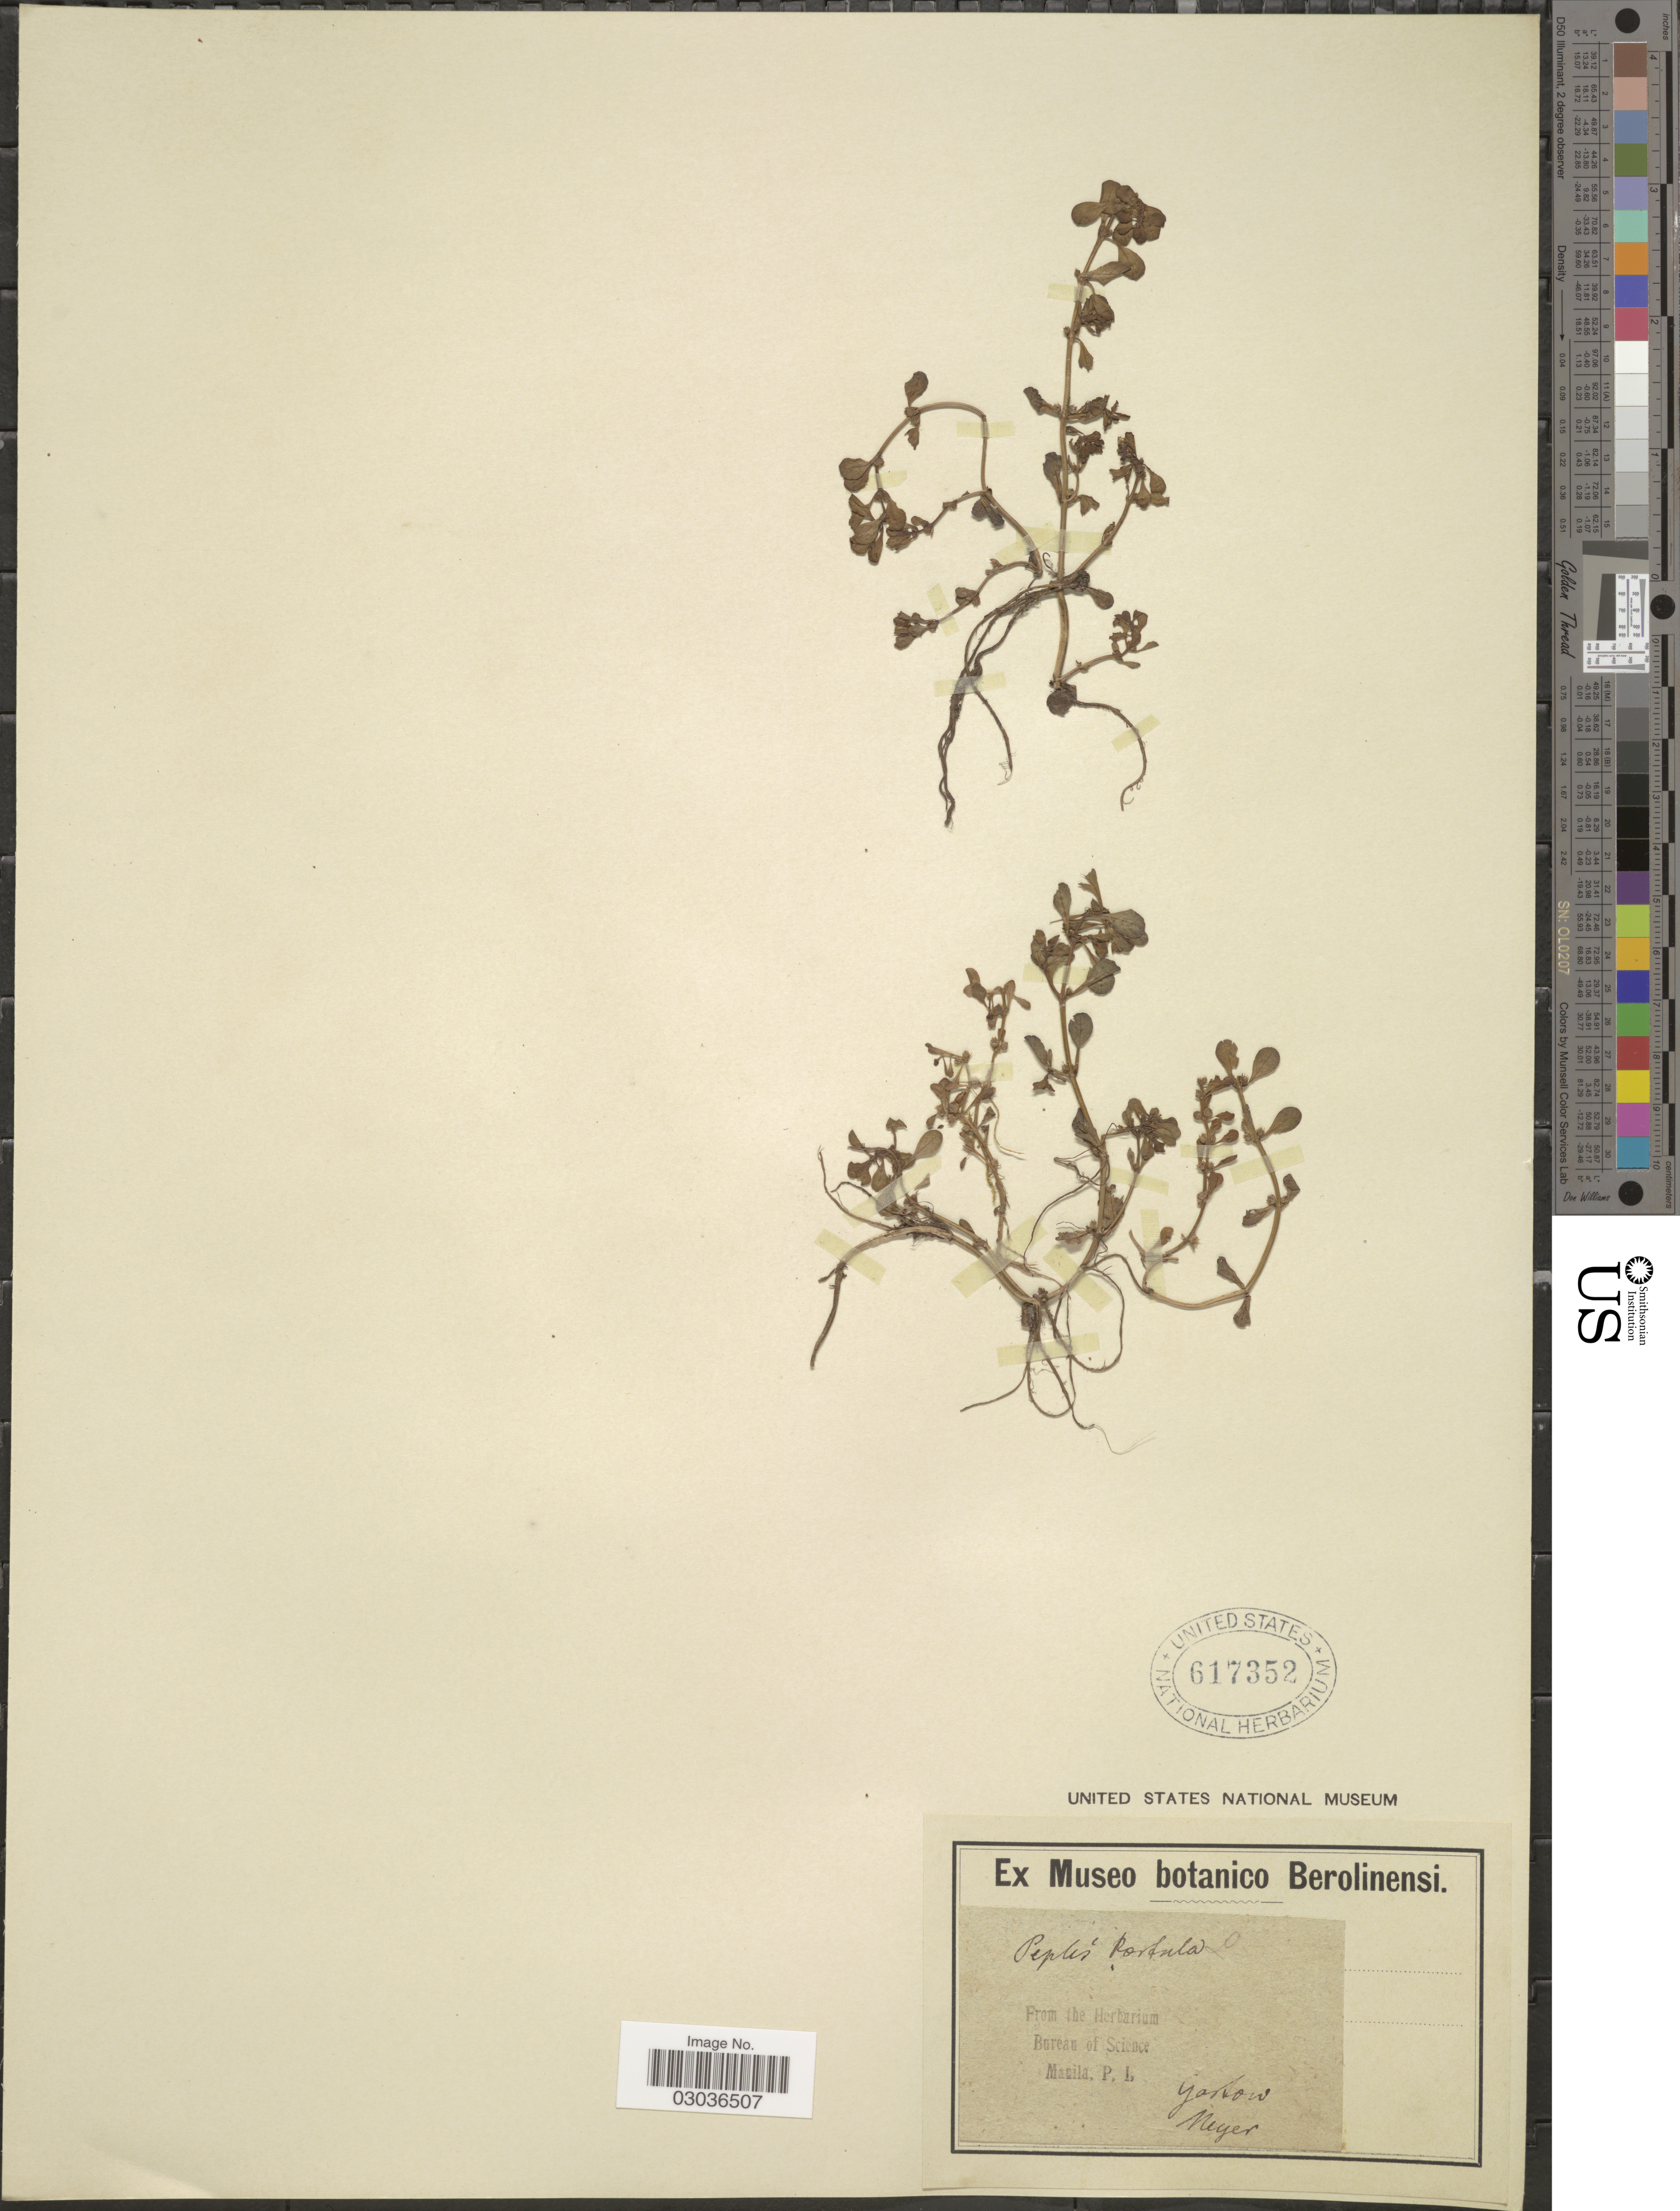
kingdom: Plantae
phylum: Tracheophyta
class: Magnoliopsida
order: Myrtales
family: Lythraceae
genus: Lythrum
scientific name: Lythrum portula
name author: (L.) D.A. Webb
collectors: G. Meyer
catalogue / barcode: US 617352